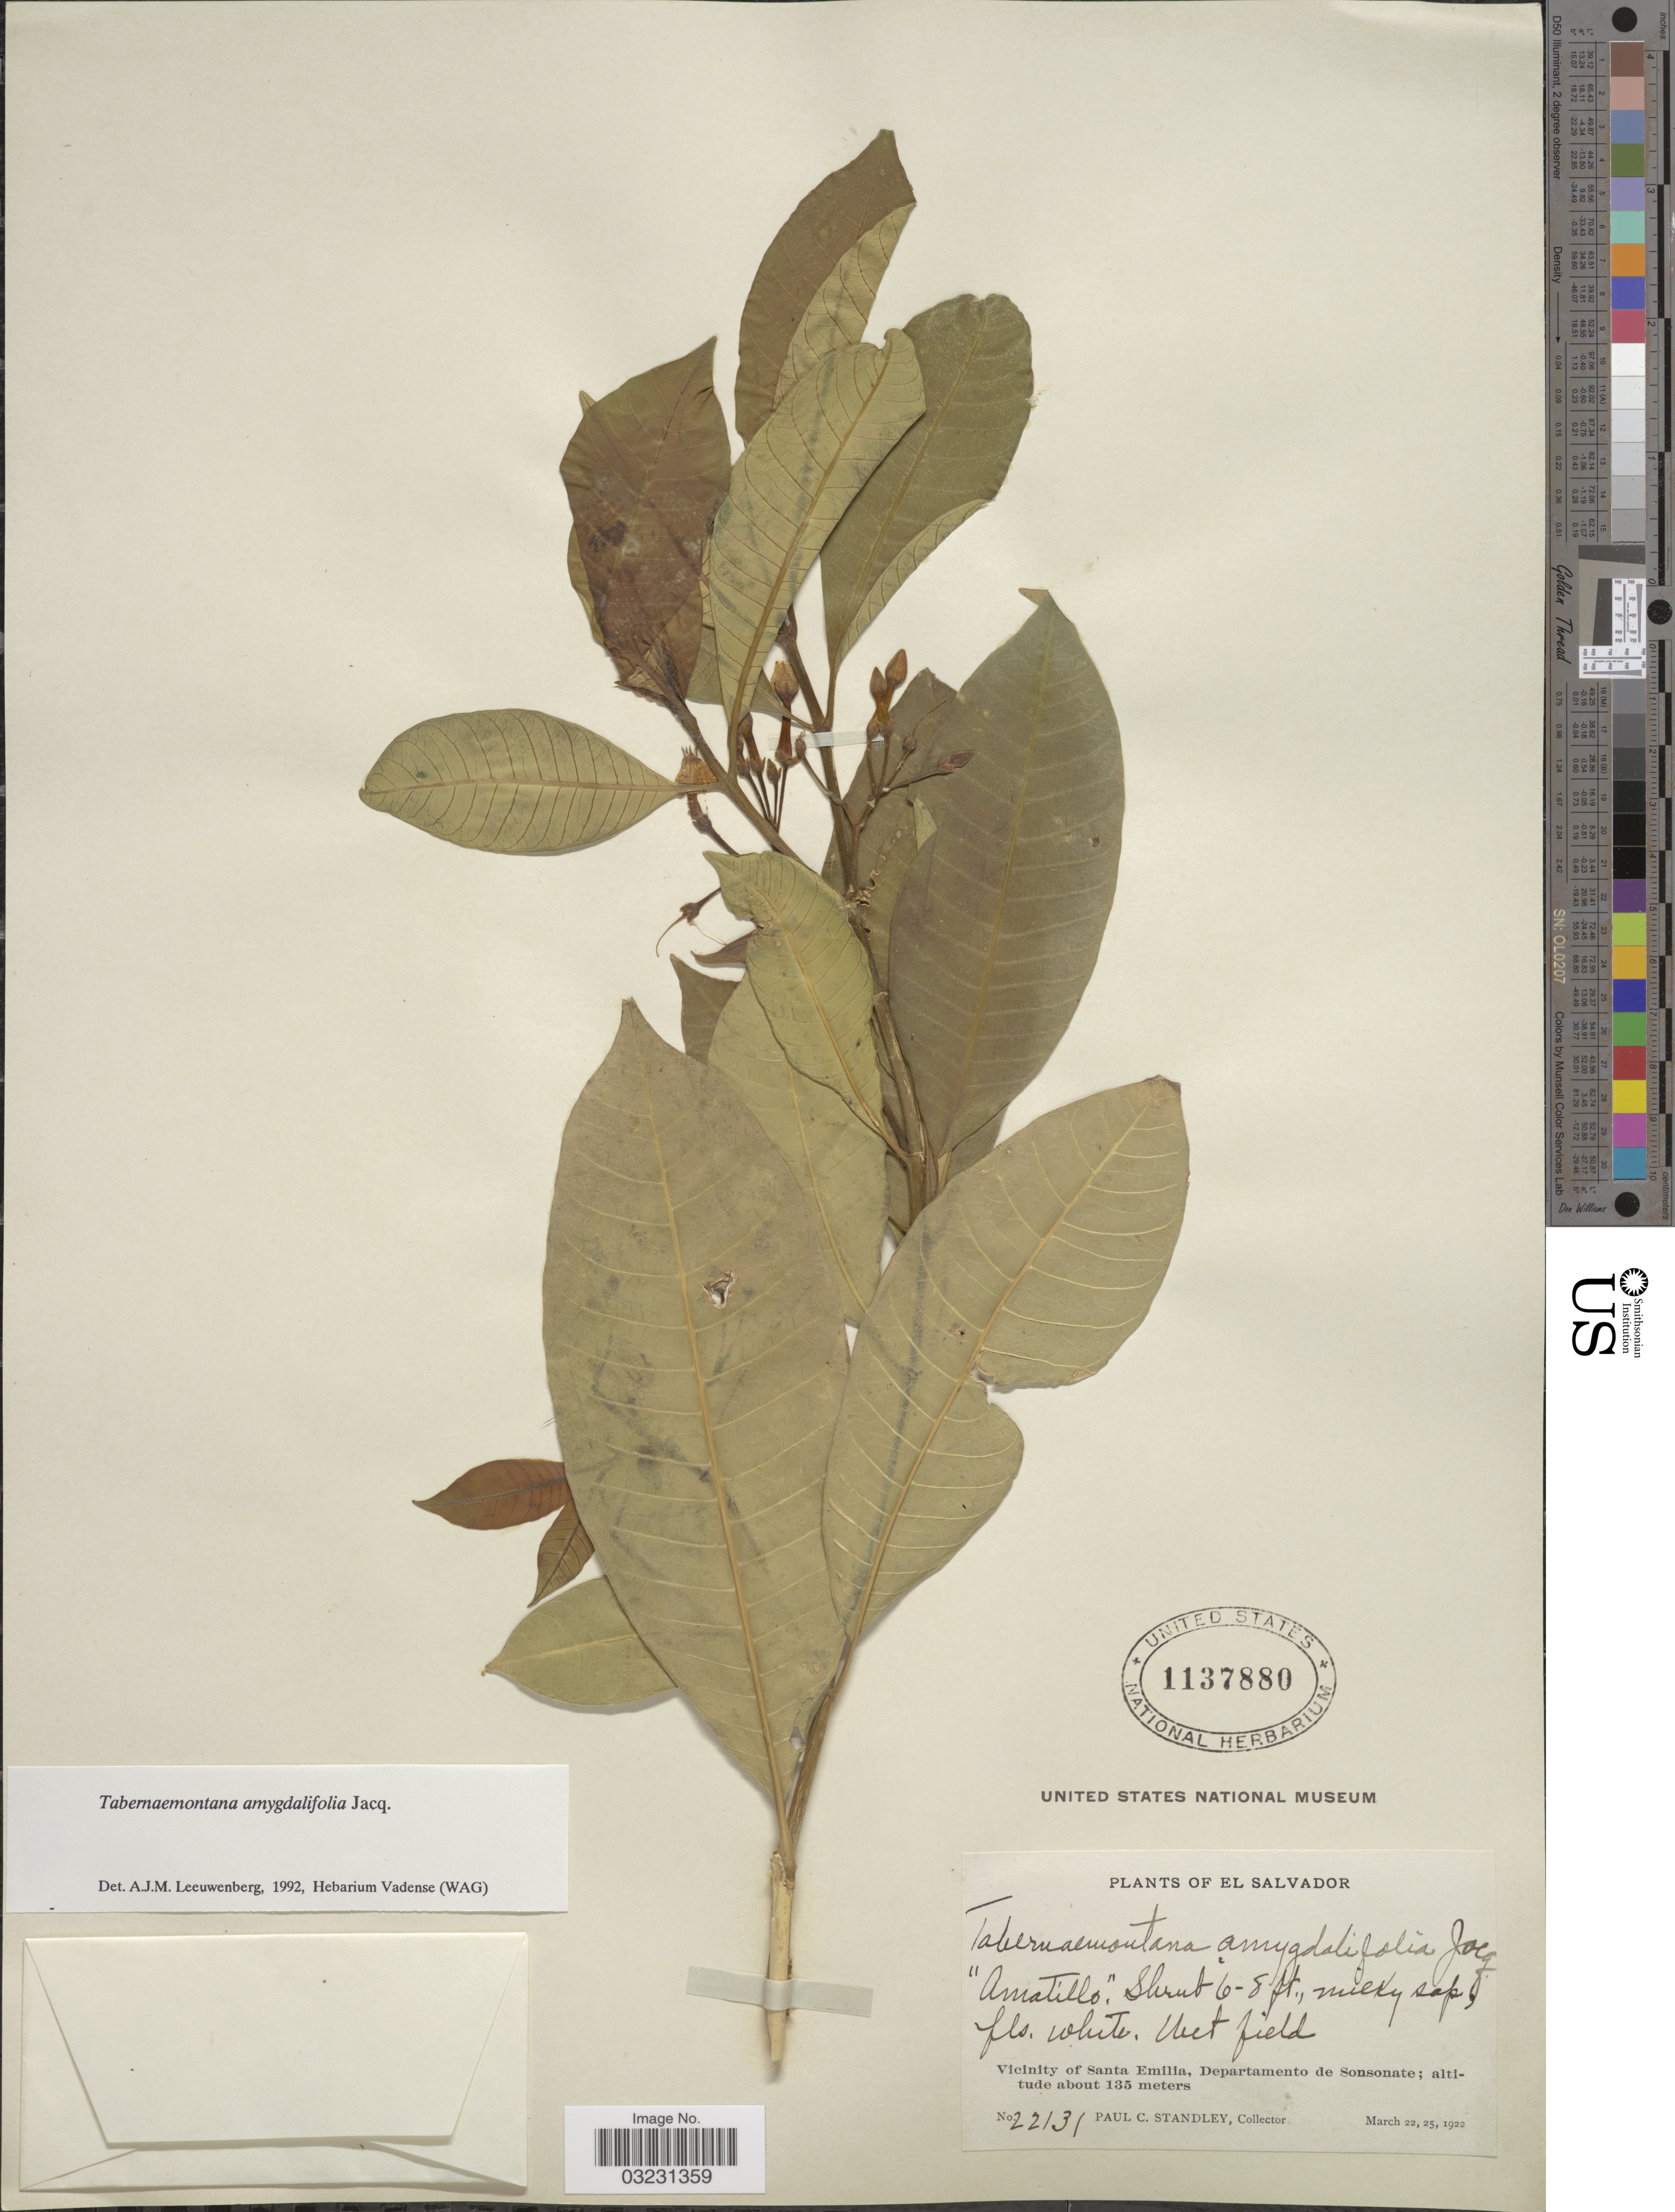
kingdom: Plantae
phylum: Tracheophyta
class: Magnoliopsida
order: Gentianales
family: Apocynaceae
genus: Tabernaemontana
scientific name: Tabernaemontana amygdalifolia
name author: Jacq.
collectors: P. C. Standley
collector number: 22131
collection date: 1922-03-22/1922-03-25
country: El Salvador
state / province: Sonsonate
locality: Vicinity of Santa Emilia, Departamento de Sonsonate.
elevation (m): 135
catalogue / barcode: US 1137880